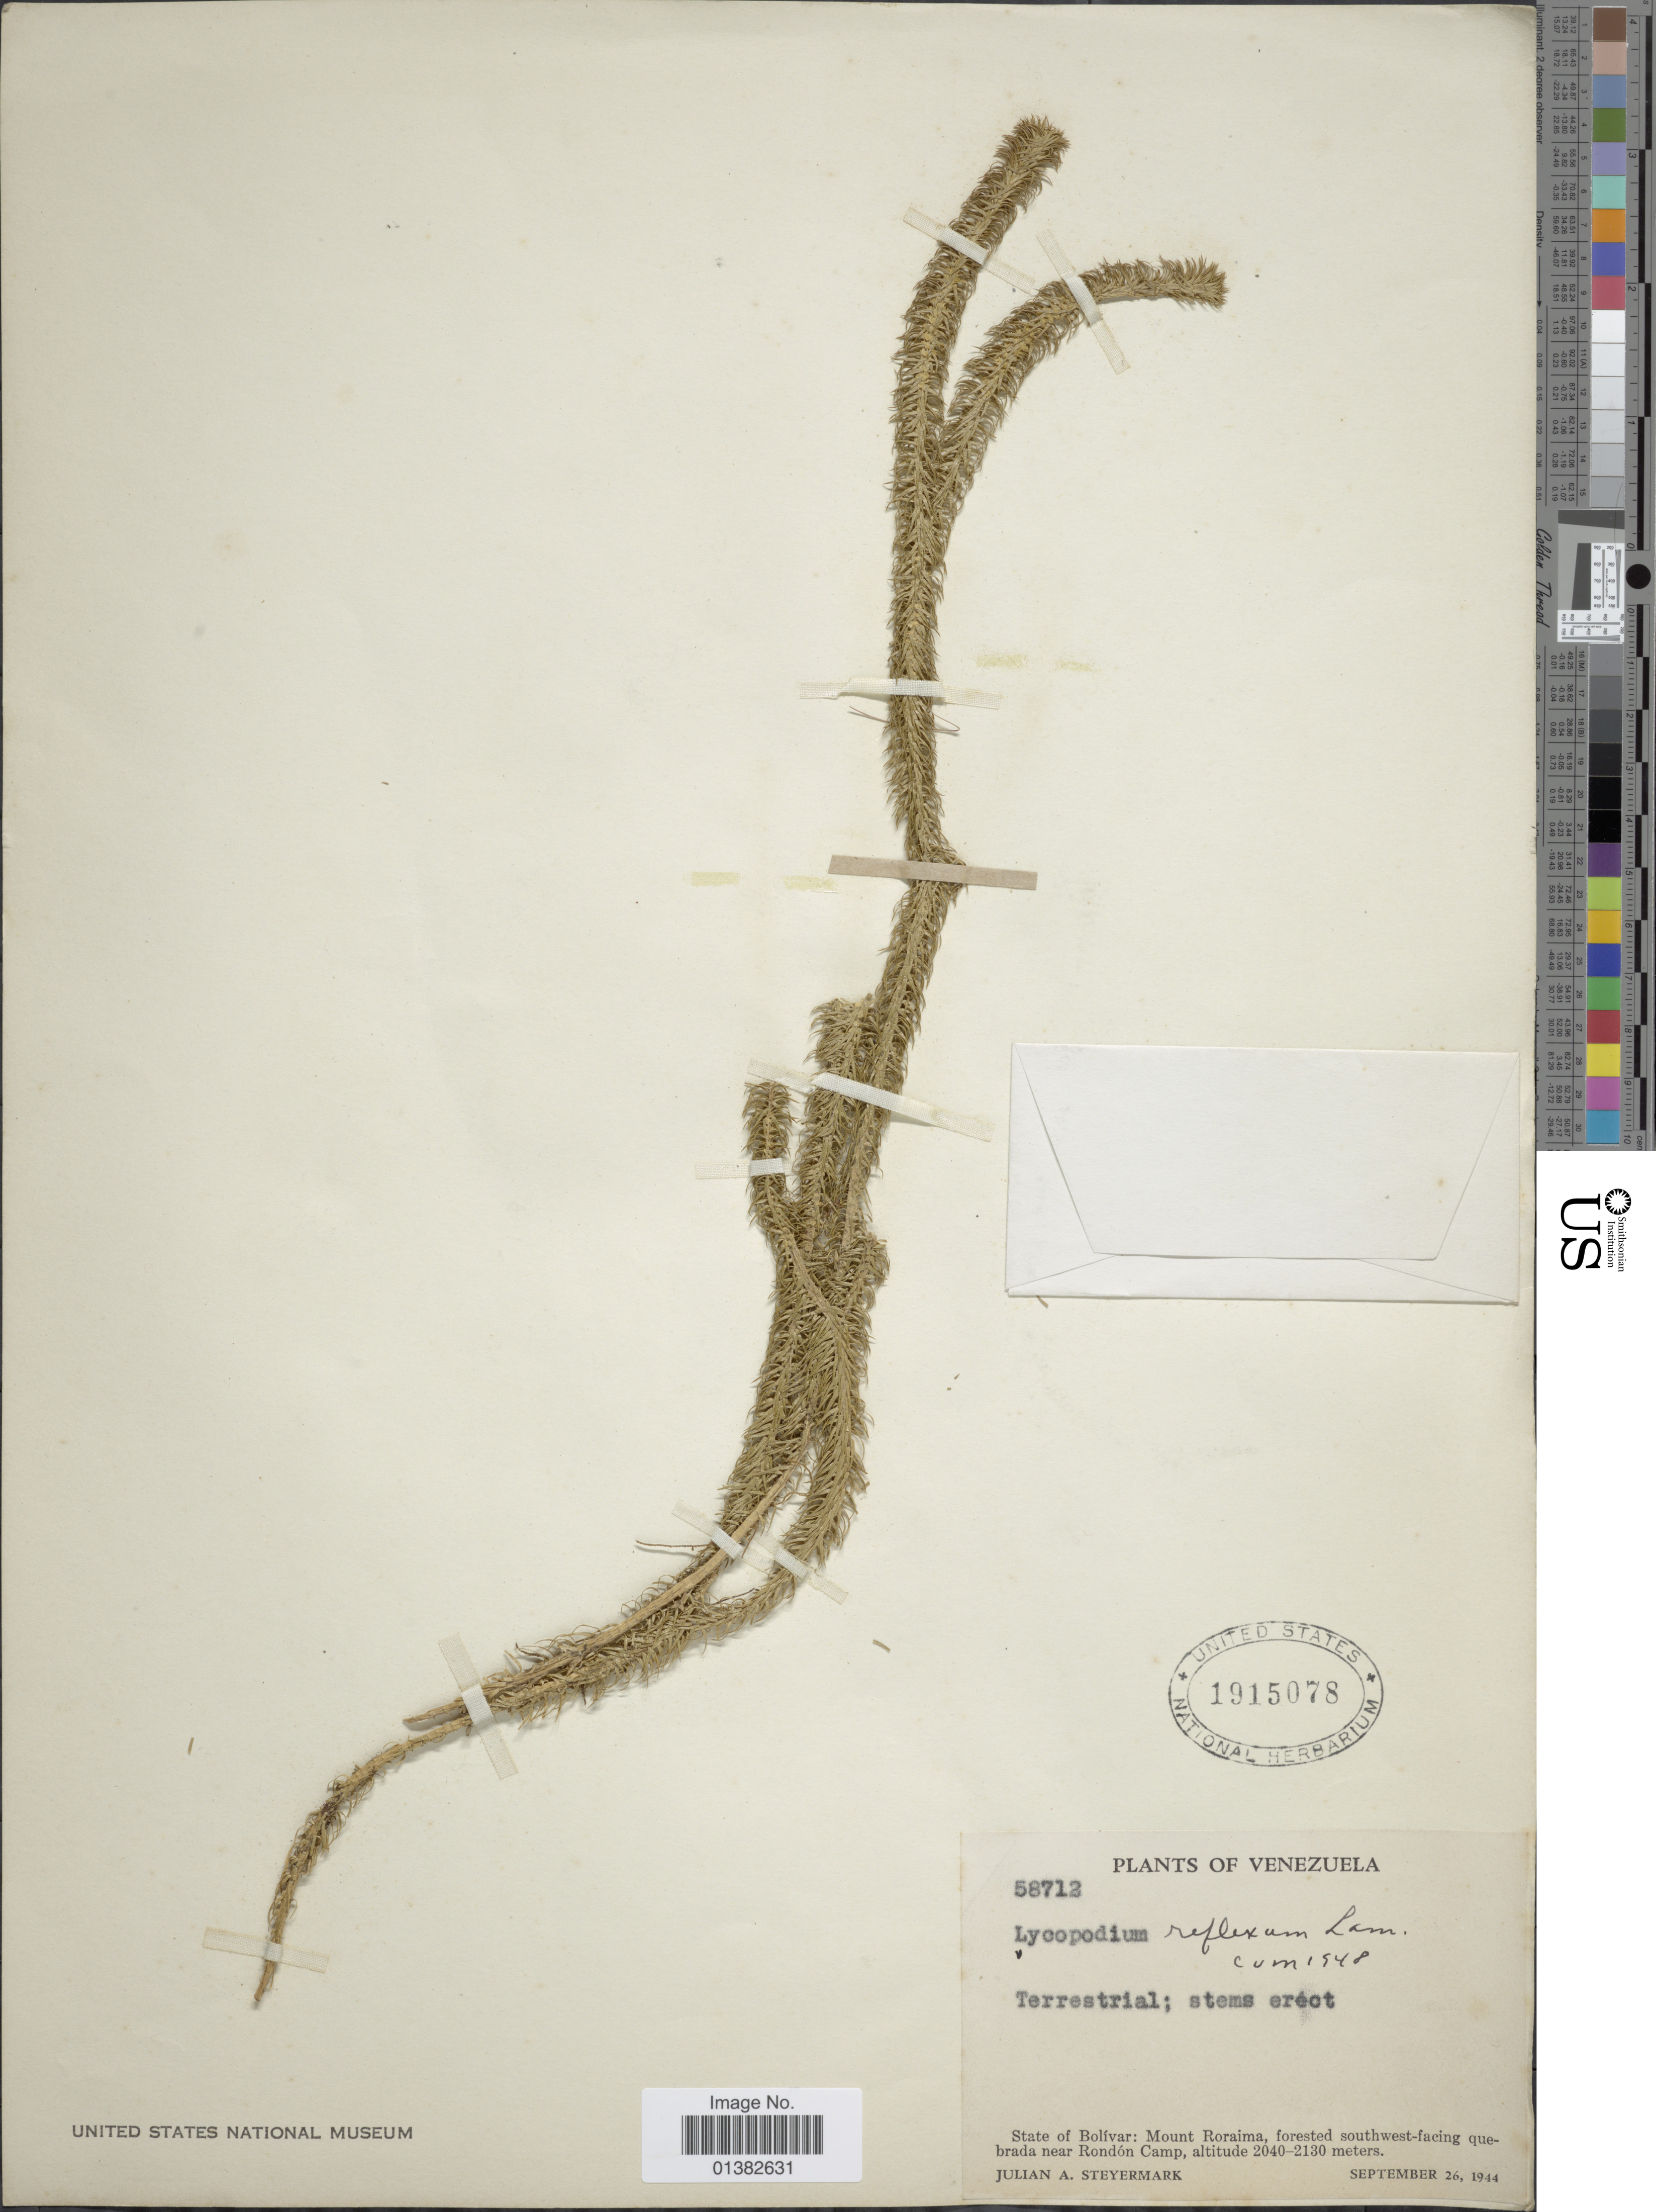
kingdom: Plantae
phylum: Tracheophyta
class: Lycopodiopsida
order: Lycopodiales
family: Lycopodiaceae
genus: Phlegmariurus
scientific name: Phlegmariurus reflexus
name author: (Lam.) B. Øllg.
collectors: J. Steyermark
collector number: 58712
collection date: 1944-09-26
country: Venezuela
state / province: Bolivar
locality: Mount Roraima, forested southwest-facing quebrada near Rondón Camp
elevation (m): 2040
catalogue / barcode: US 1915078